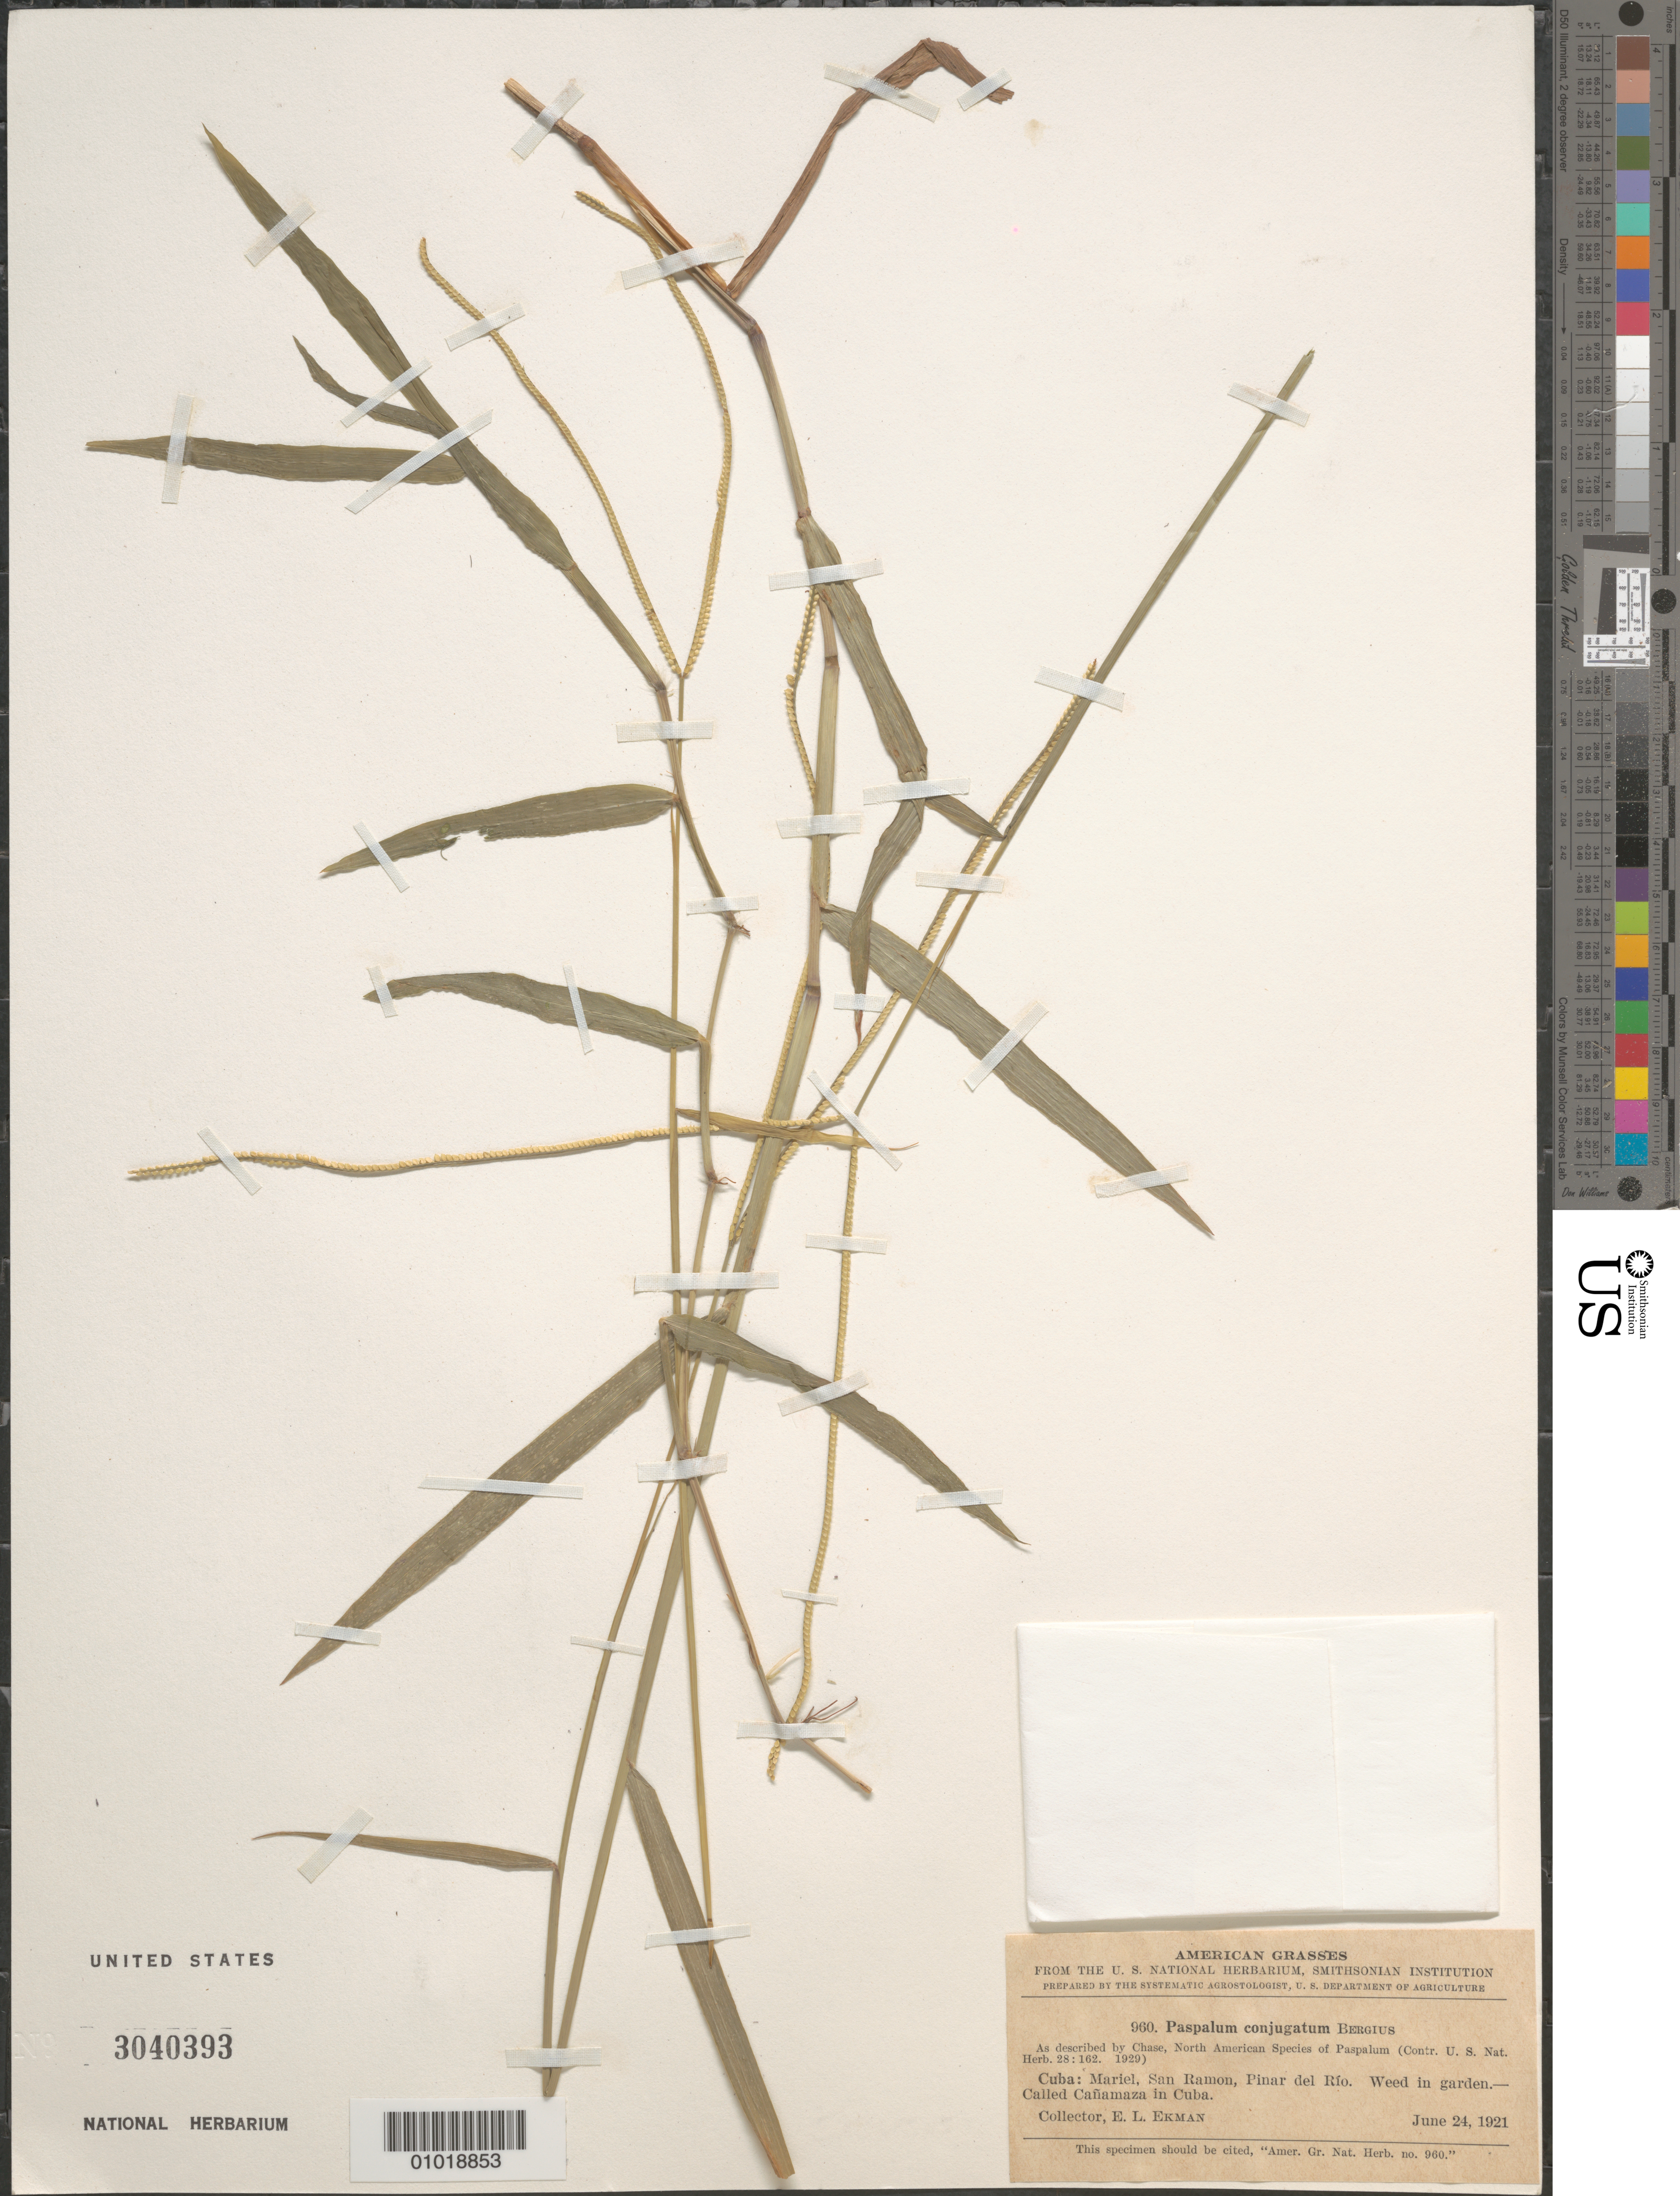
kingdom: Plantae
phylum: Tracheophyta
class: Liliopsida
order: Poales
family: Poaceae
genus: Paspalum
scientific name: Paspalum conjugatum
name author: P.J. Bergius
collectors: E. L. Ekman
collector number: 960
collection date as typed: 24 Jun 1921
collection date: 1921-06-24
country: Cuba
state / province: Pinar del Rio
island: Cuba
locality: Mariel, San Ramon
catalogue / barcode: US 3040393